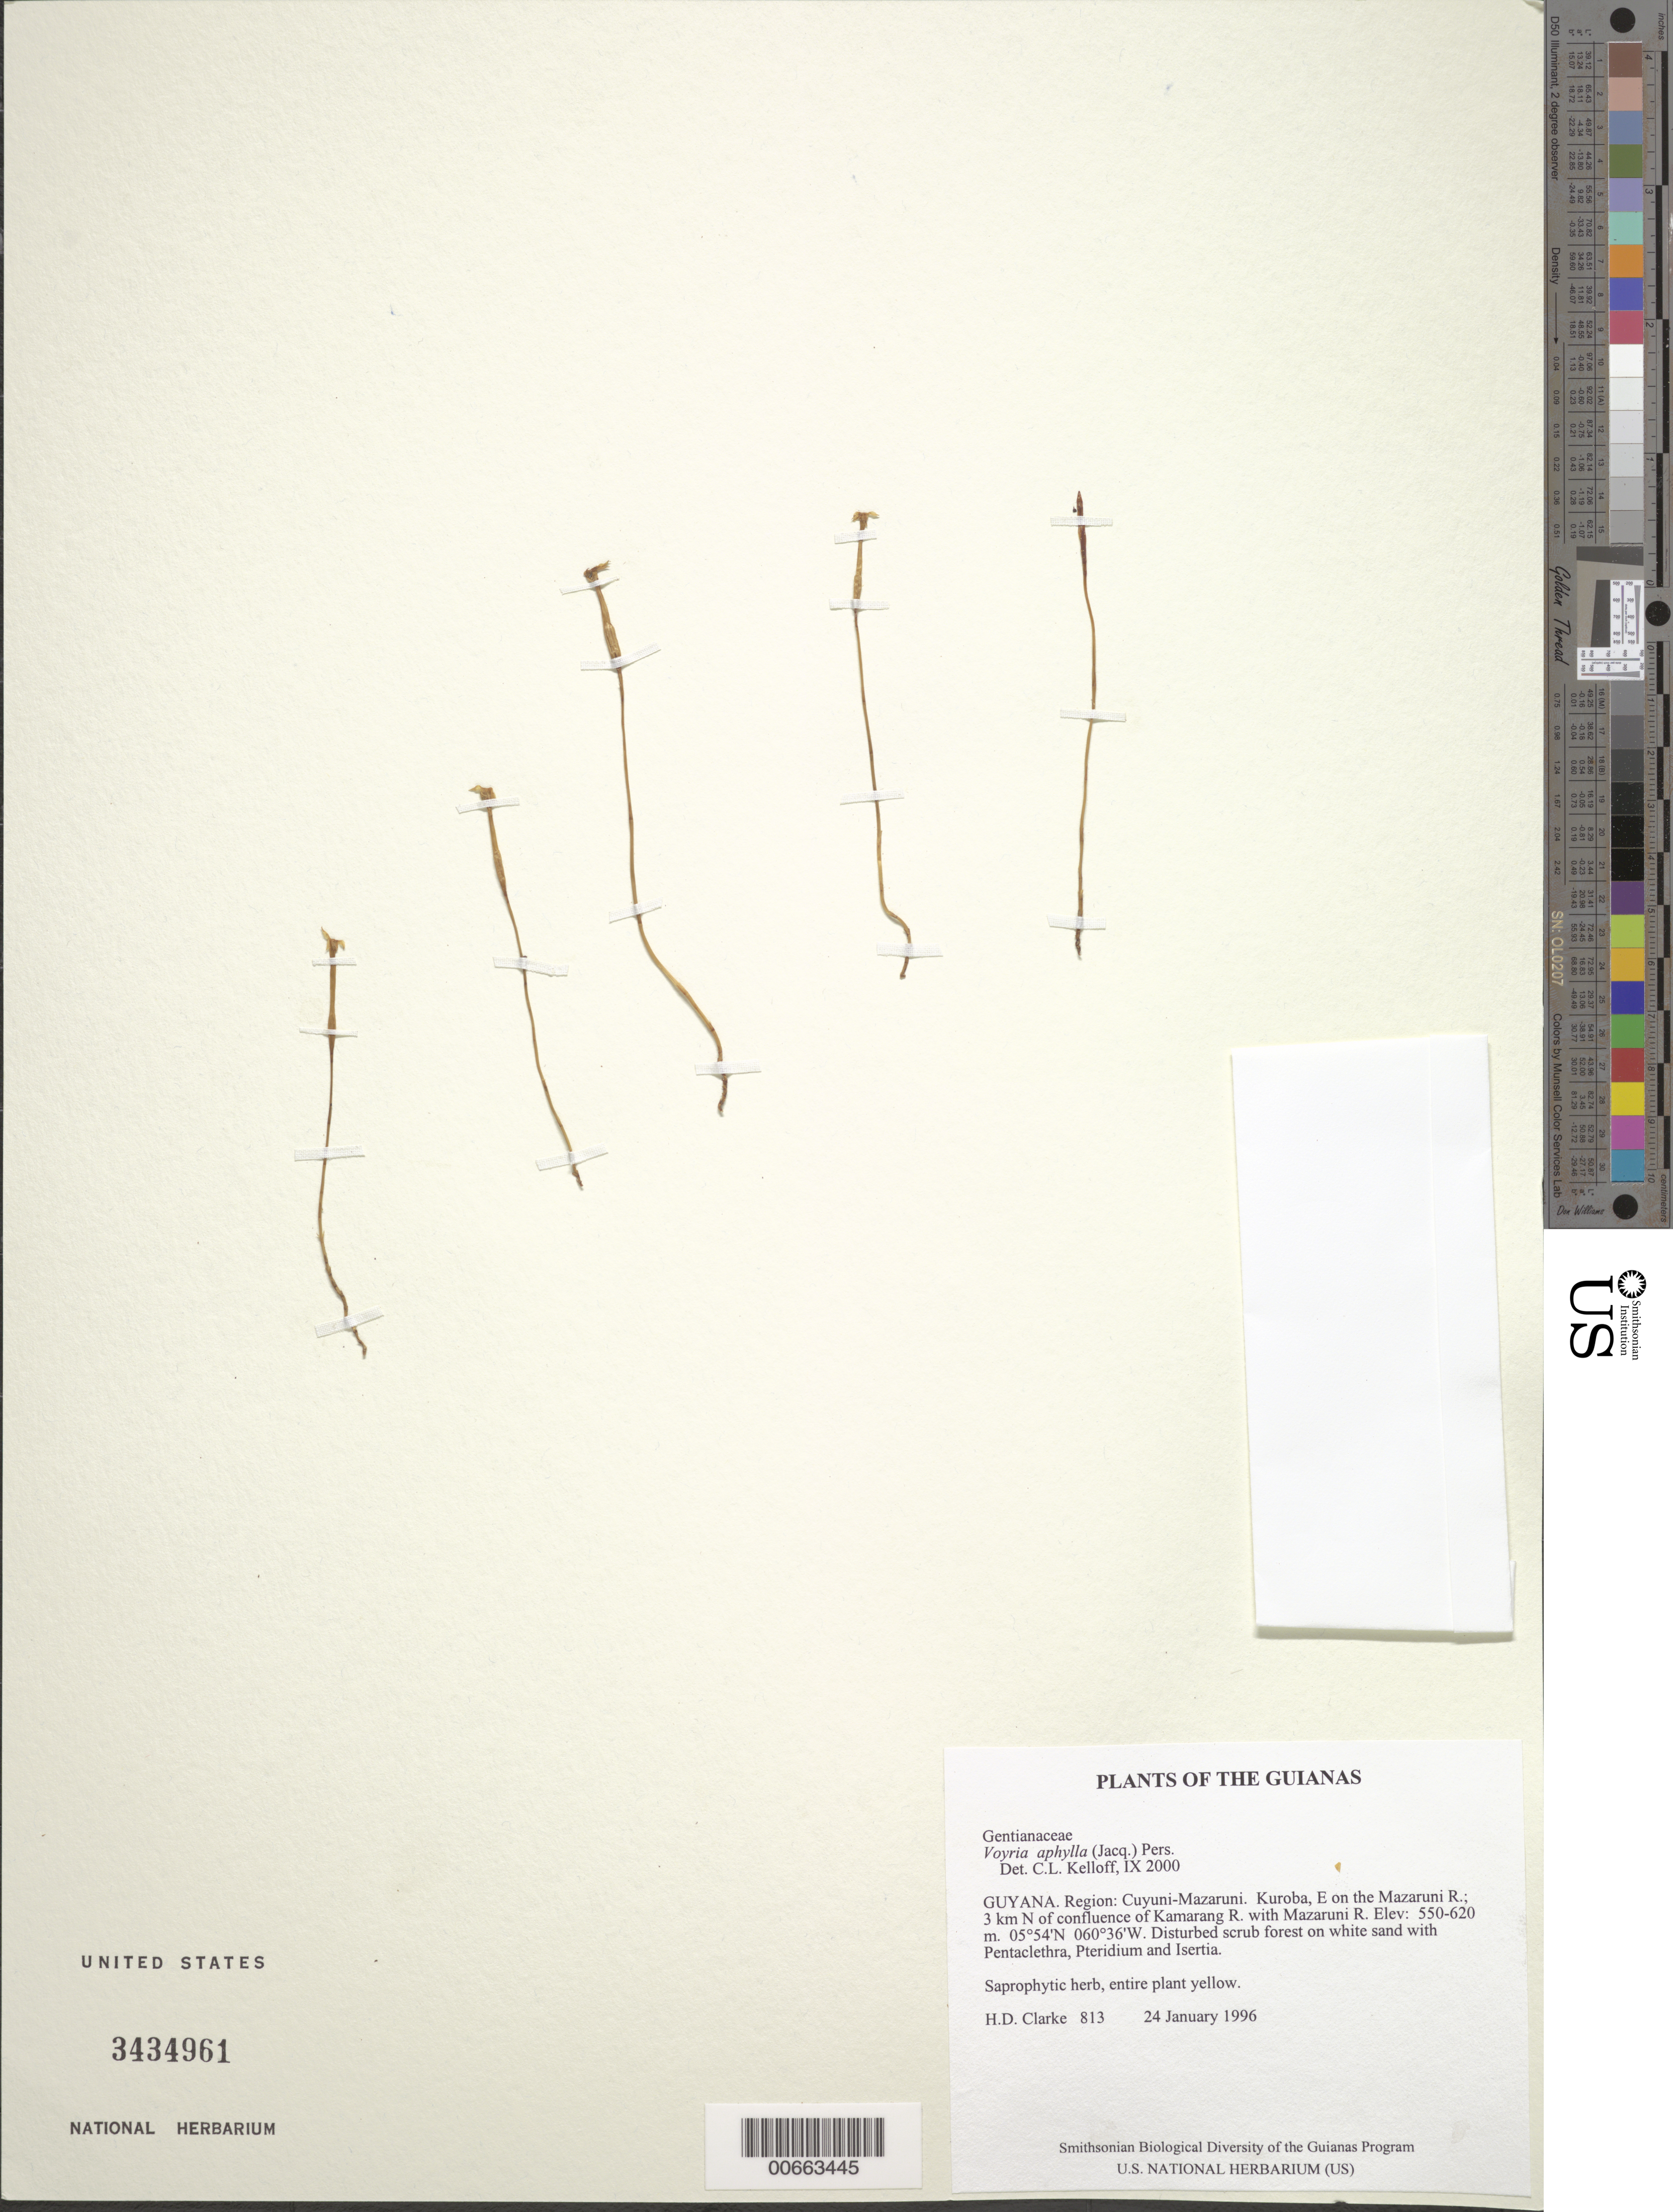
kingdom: Plantae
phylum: Tracheophyta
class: Magnoliopsida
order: Gentianales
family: Gentianaceae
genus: Voyria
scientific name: Voyria aphylla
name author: (Jacq.) Pers.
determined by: Kelloff, Carol L., (US), Smithsonian Institution - National Museum of Natural History (UNITED STATES)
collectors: H. D. Clarke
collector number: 813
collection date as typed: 24 January 1996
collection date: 1996-01-24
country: Guyana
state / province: Cuyuni-Mazaruni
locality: Kuroba, E on the Mazaruni R.; 3 km N of confluence of Kamarang R. with Mazaruni R.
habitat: Disturbed scrub forest on white sand with Pentaclethra, Pteridium and Isertia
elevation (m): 550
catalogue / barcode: US 3434961